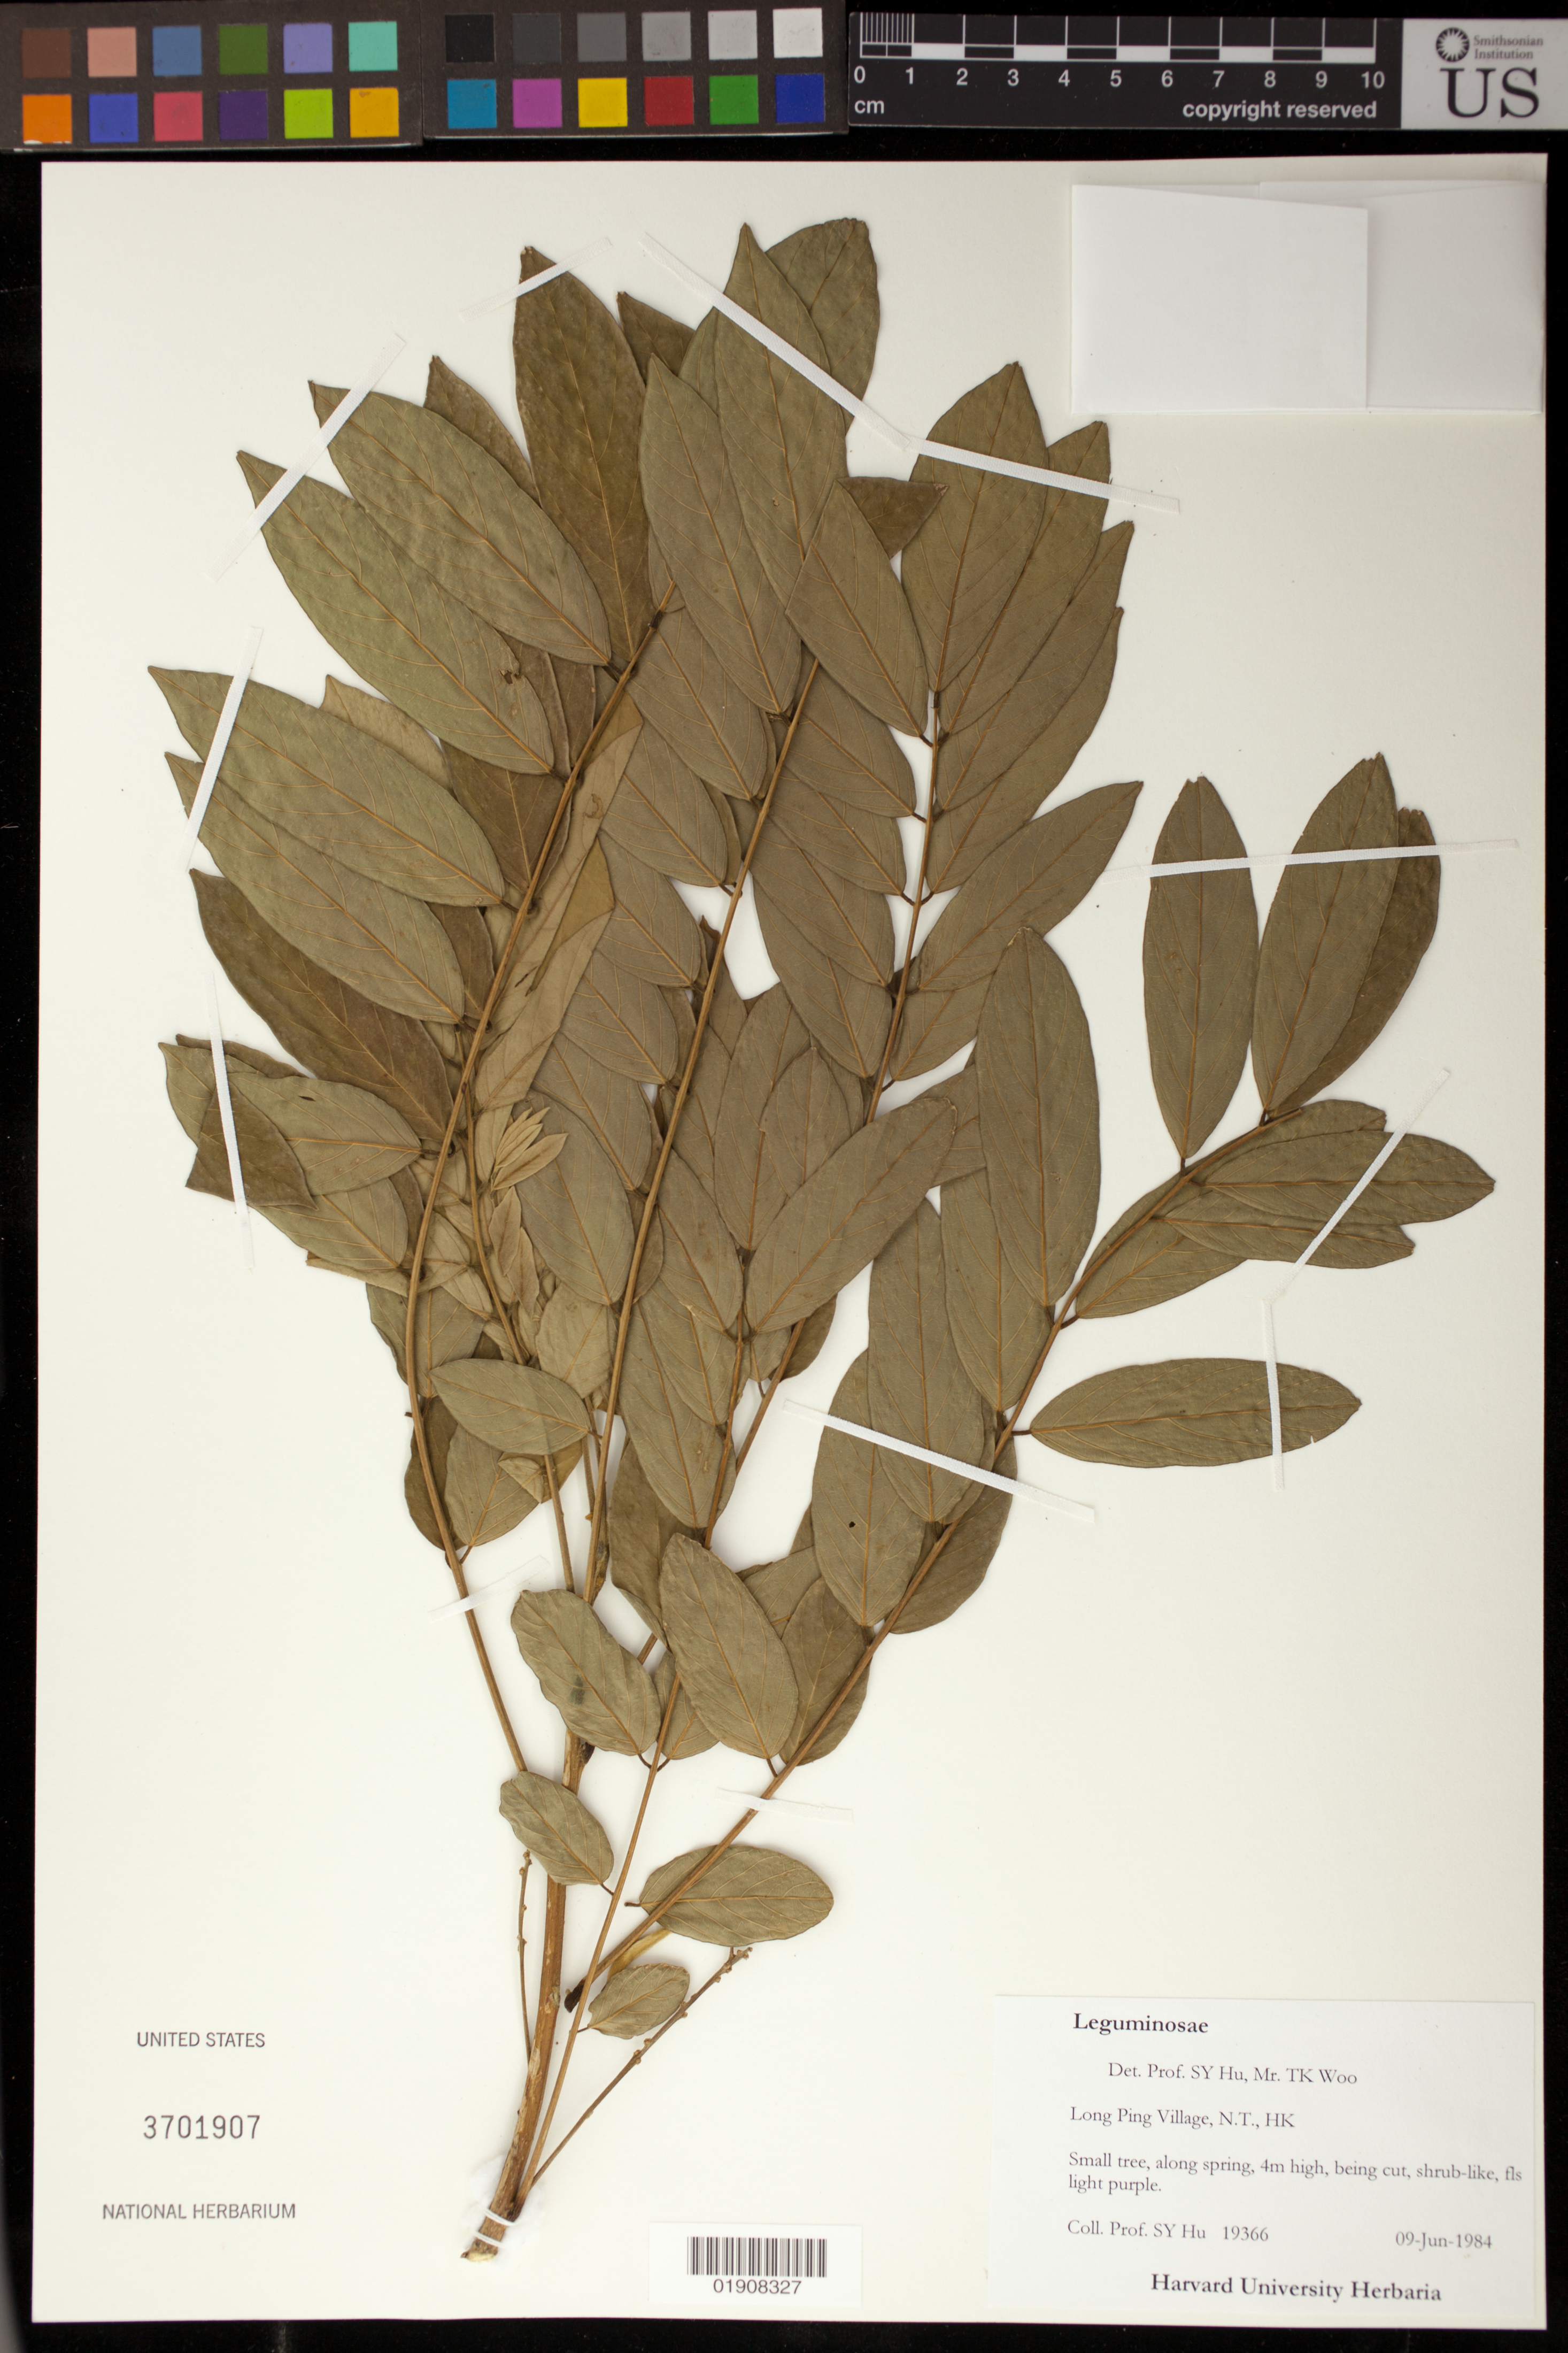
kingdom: Plantae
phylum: Tracheophyta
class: Magnoliopsida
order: Fabales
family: Fabaceae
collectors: S. Y. Hu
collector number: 19366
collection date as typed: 09-Jun-1984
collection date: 1984-06-09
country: China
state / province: Hong Kong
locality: Long Ping Village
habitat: Along spring.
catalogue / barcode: US 3701907